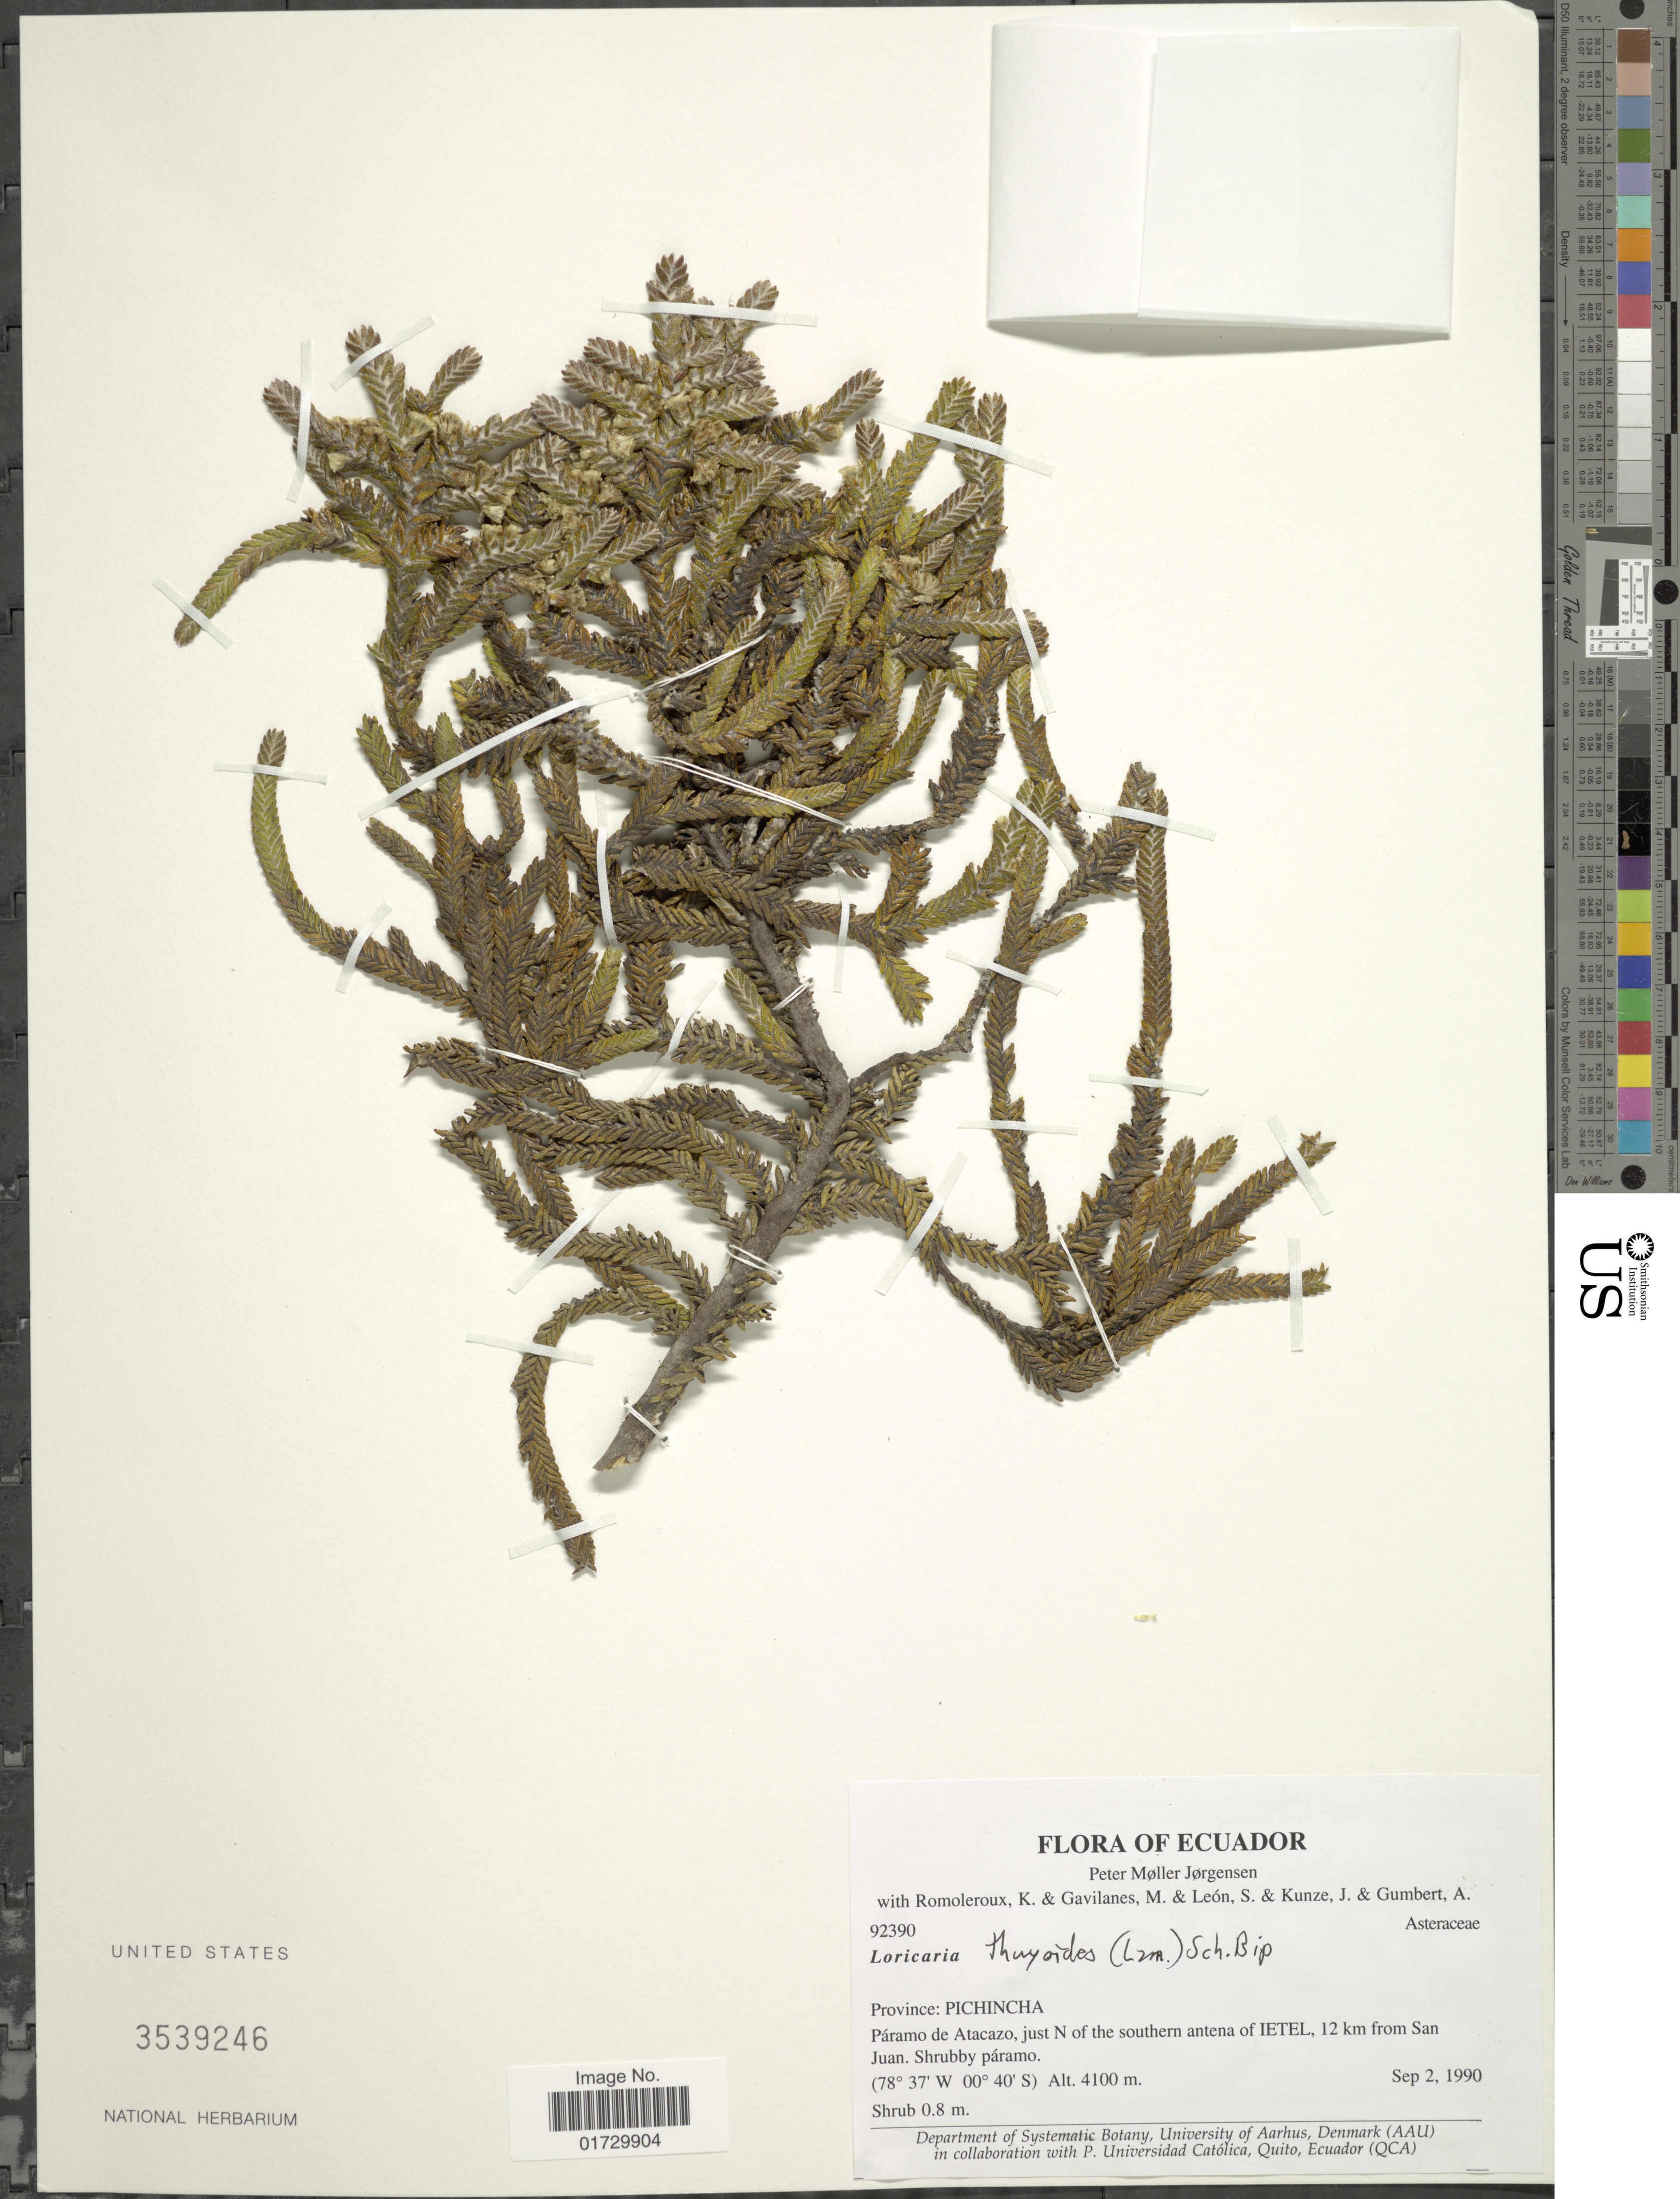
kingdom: Plantae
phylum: Tracheophyta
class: Magnoliopsida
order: Asterales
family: Asteraceae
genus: Loricaria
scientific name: Loricaria thuyoides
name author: (Lam.) Sch. Bip.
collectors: P. M. Jørgensen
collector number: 92390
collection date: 1990-09-02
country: Ecuador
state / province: Pichincha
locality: Paramo de Atacazo, just N of the southern antena of Ietel, 12 km from San Juan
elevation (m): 4100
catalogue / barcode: US 3539246